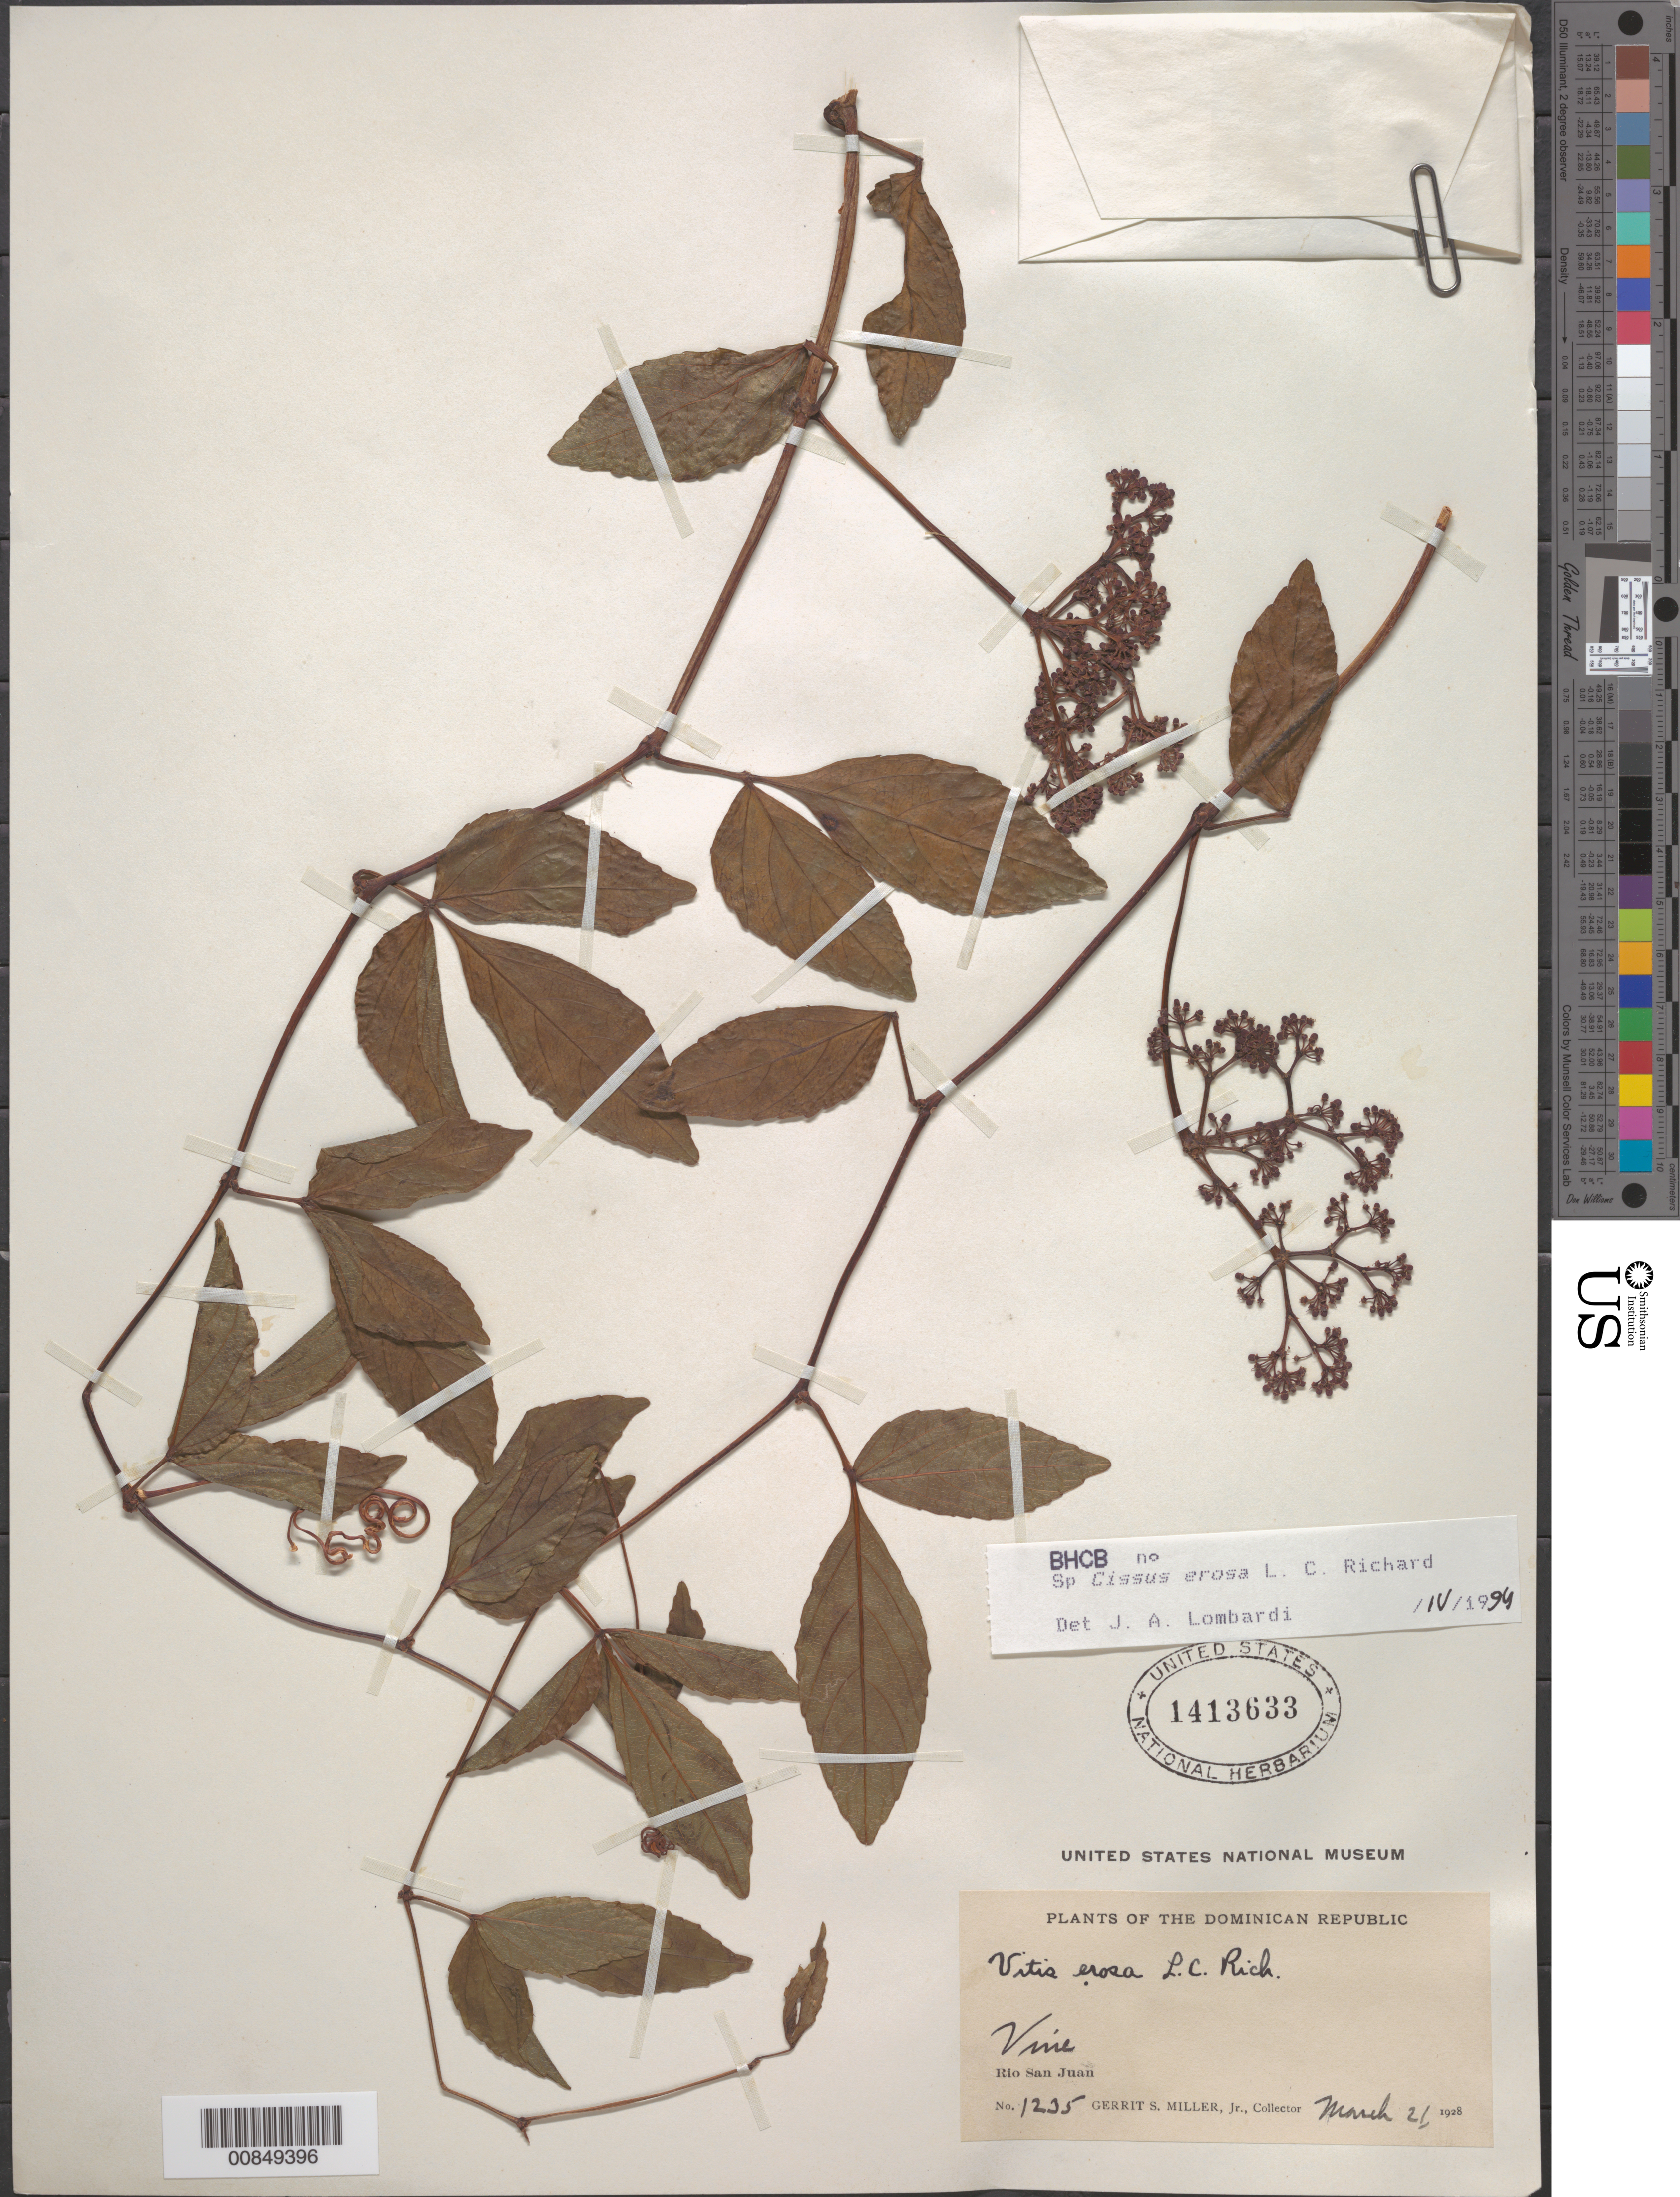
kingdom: Plantae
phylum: Tracheophyta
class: Magnoliopsida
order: Vitales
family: Vitaceae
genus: Cissus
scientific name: Cissus erosa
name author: Rich.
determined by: Lombardi, Julio A.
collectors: G. S. Miller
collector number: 1235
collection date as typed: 21 Mar 1928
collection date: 1928-03-21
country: Dominican Republic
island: Hispaniola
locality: Rio San Juan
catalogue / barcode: US 1413633